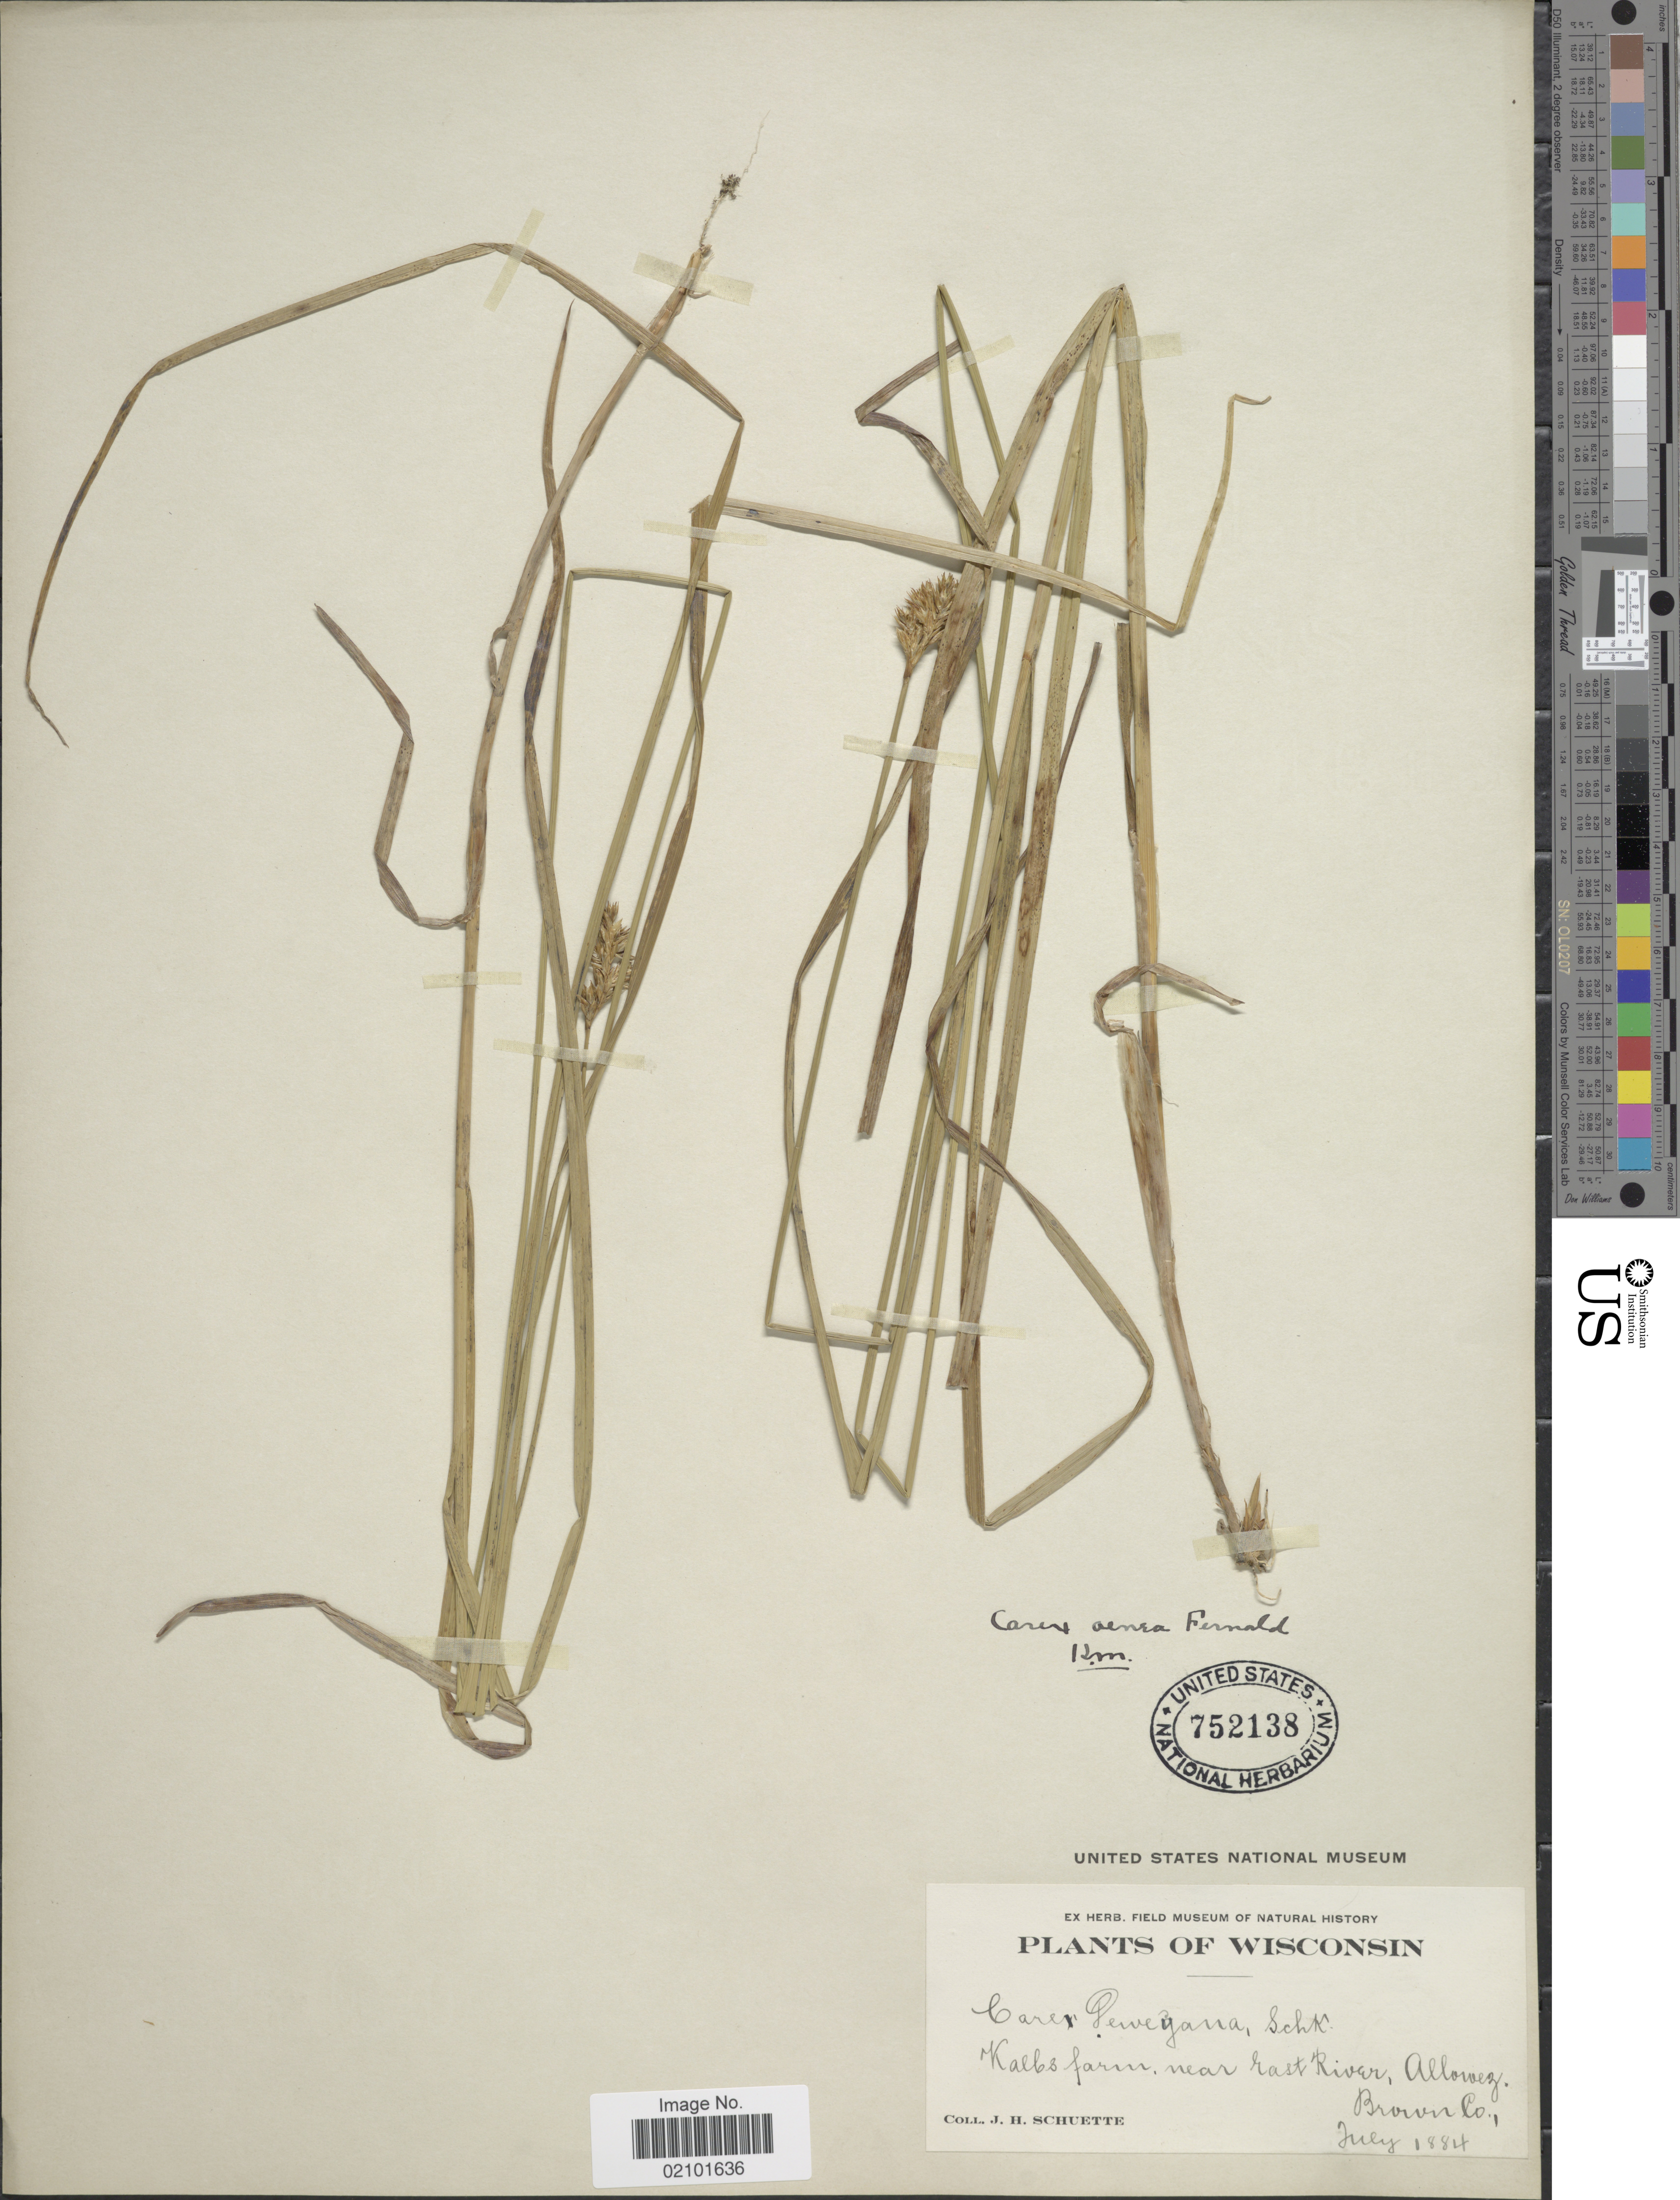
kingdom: Plantae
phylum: Tracheophyta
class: Liliopsida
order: Poales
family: Cyperaceae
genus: Carex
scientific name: Carex foenea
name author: Willd.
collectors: J. H. Schuette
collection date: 1884-07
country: United States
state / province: Wisconsin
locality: Kalbs farm, near East River, Allowez. Brown Co.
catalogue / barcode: US 752138